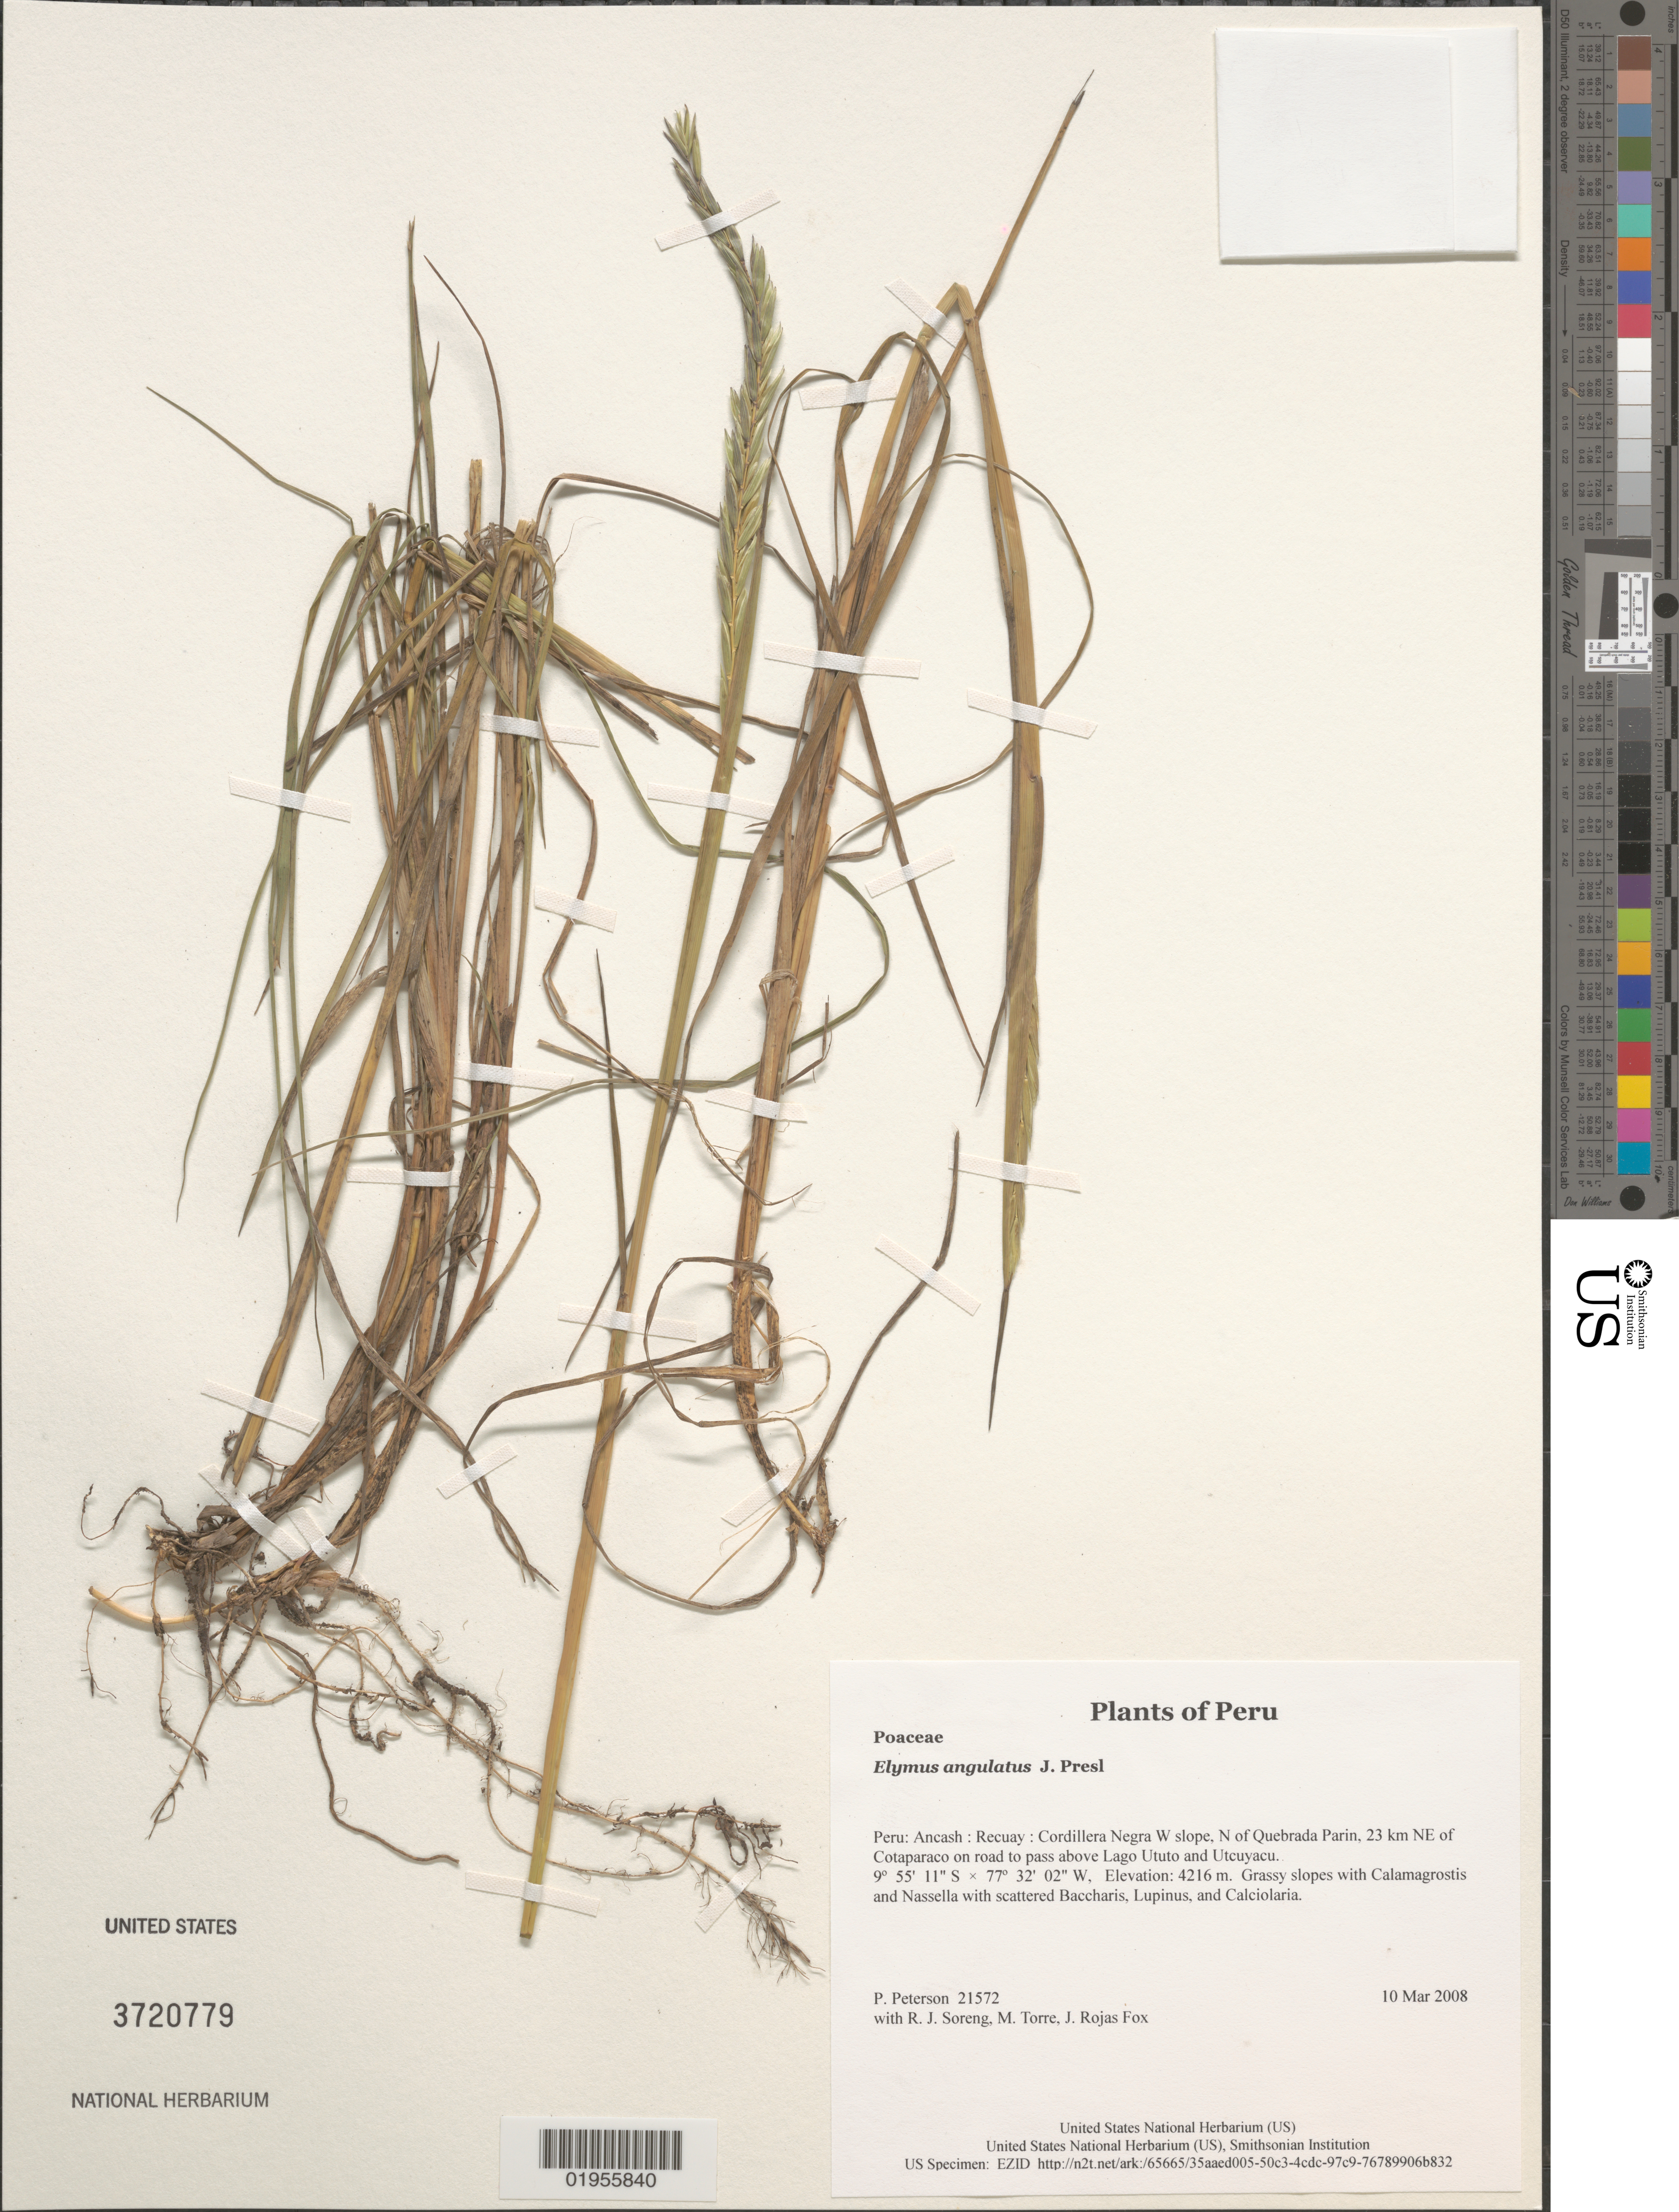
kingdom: Plantae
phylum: Tracheophyta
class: Liliopsida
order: Poales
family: Poaceae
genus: Elymus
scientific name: Elymus angulatus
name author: J. Presl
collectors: P. M. Peterson, R. J. Soreng, M. Torre & J. Rojas Fox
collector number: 21572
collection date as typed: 10 Mar 2008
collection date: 2008-03-10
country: Peru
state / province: Ancash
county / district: Recuay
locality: Cordillera Negra W slope, N of Quebrada Parin, 23 km NE of Cotaparaco on road to pass above Lago Ututo and Utcuyacu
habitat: Grassy slopes with Calamagrostis and Nassella with scattered Baccharis, Lupinus, and Calciolaria.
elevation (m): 4216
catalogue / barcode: US 3720779